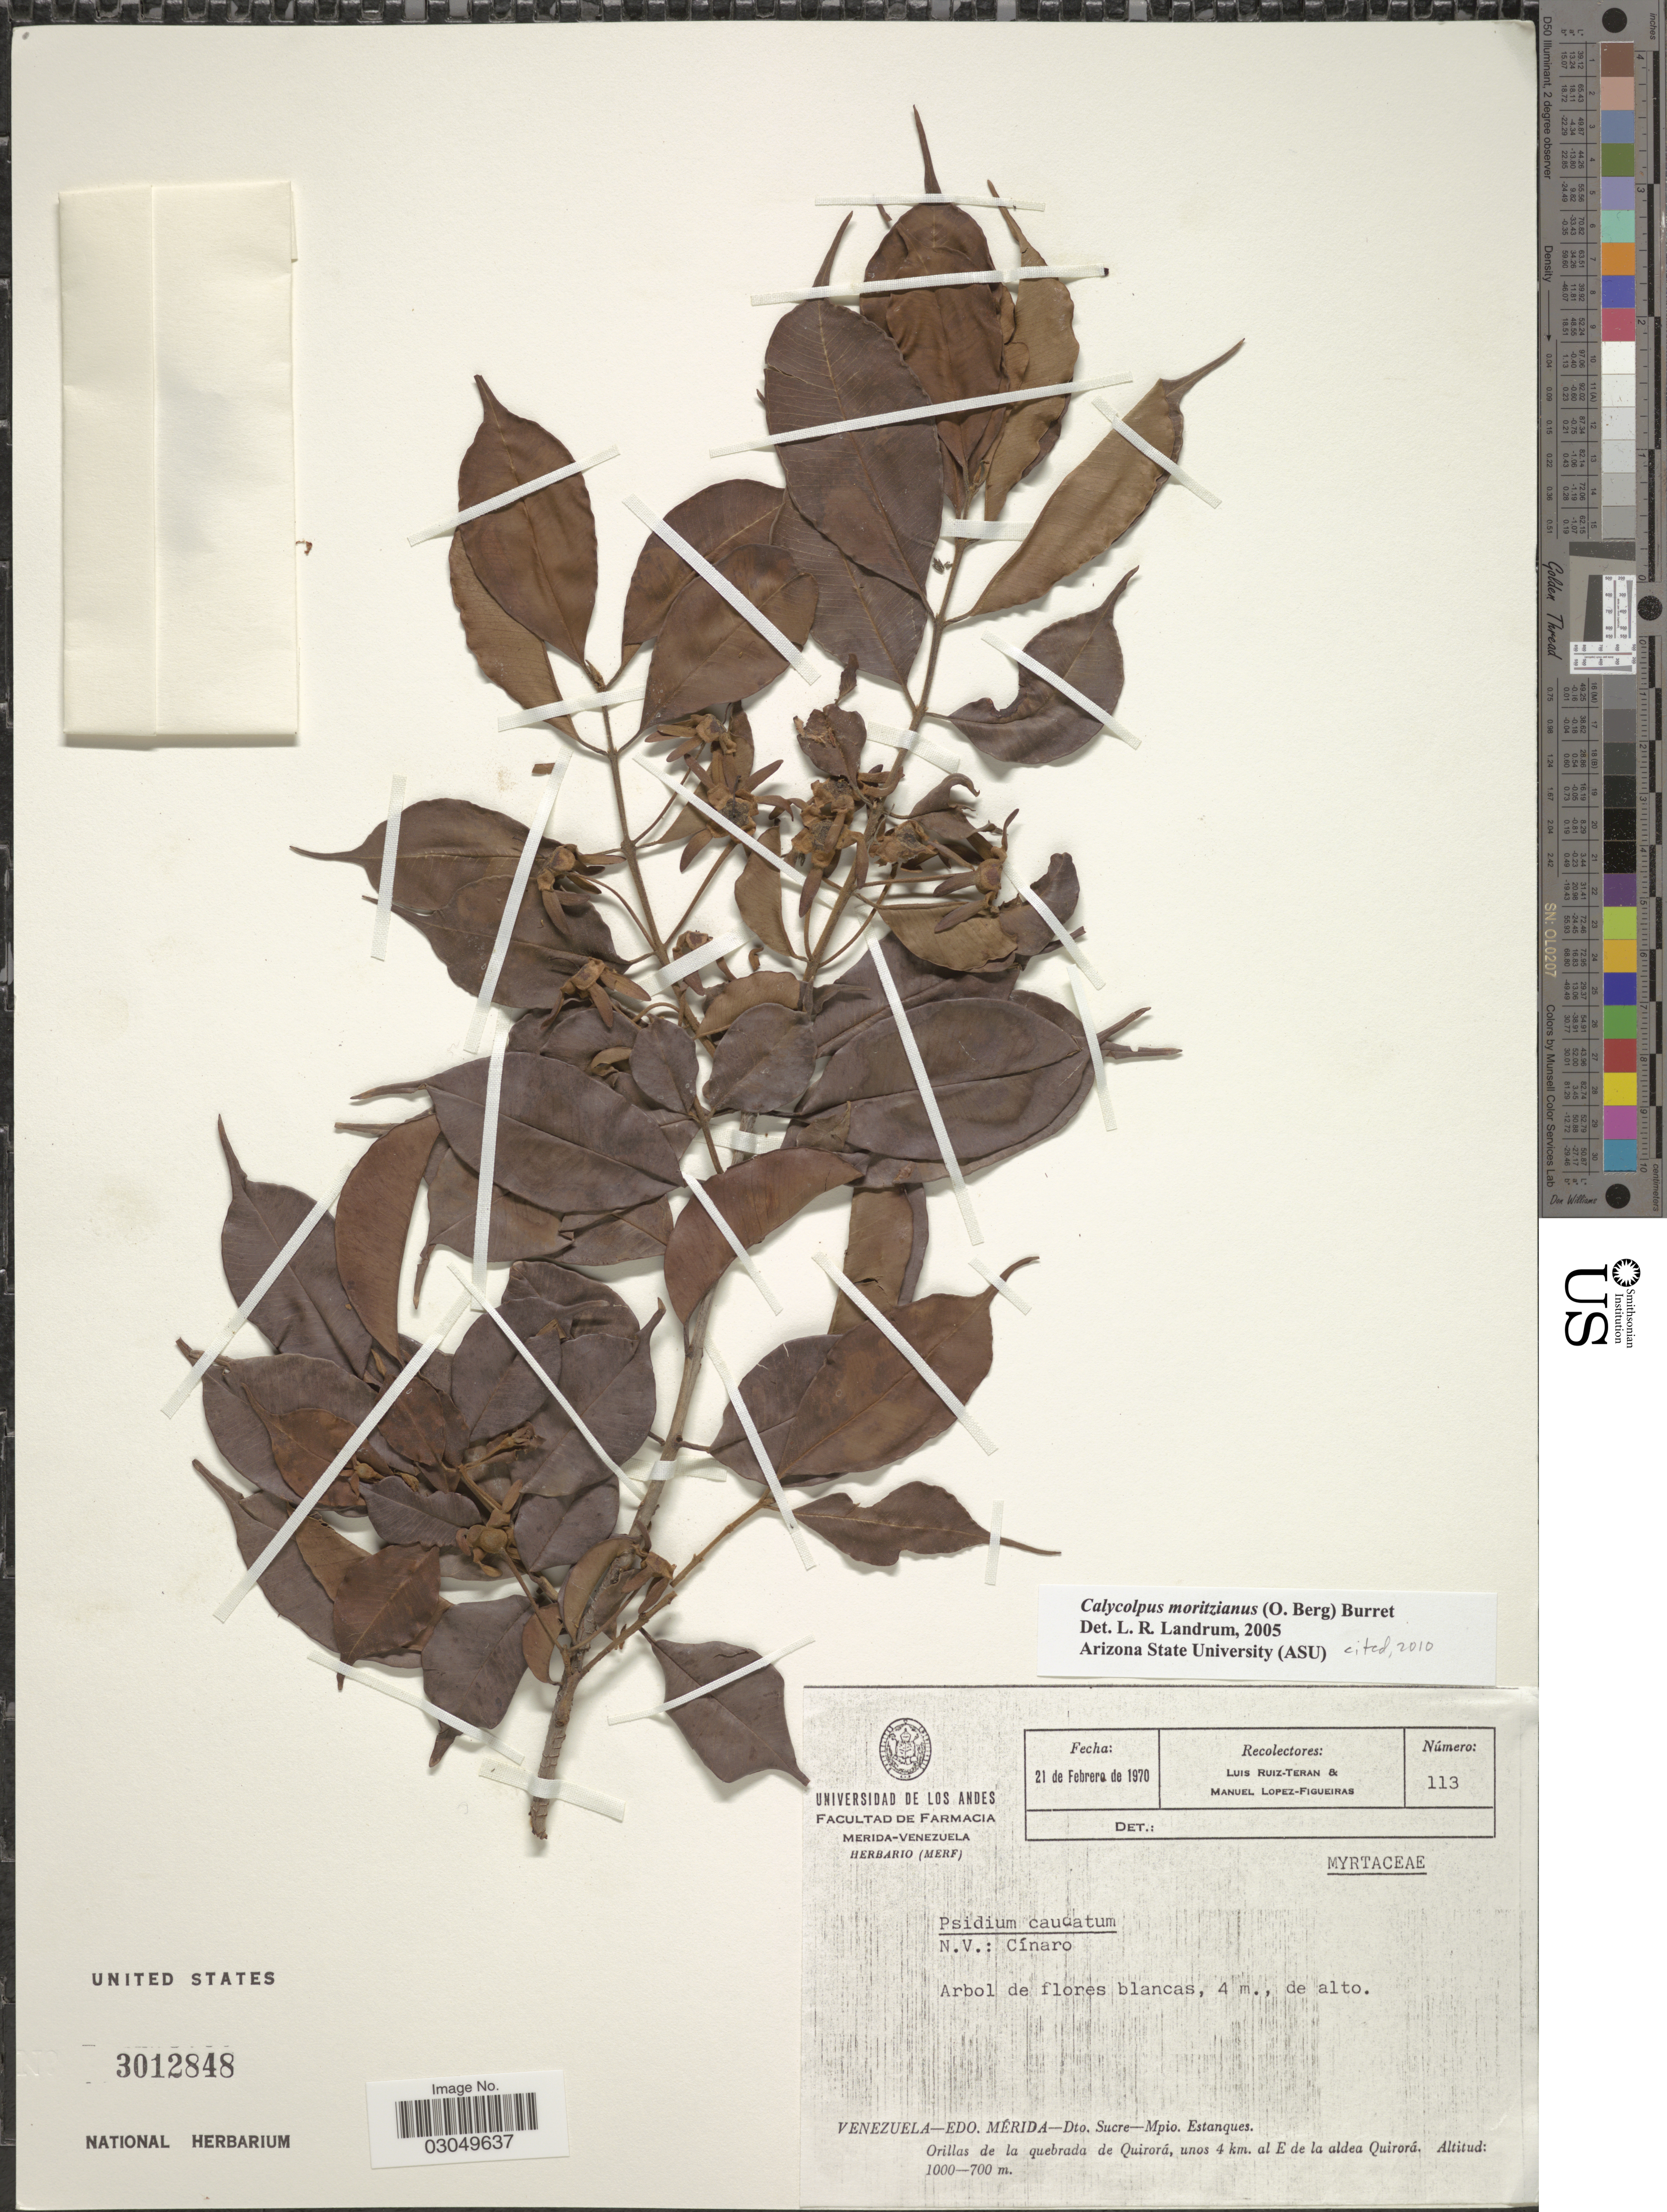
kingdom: Plantae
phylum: Tracheophyta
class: Magnoliopsida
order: Myrtales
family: Myrtaceae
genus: Calycolpus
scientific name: Calycolpus moritzianus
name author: (O. Berg) Burret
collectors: L. Teran & M. López Figueiras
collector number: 113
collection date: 1970-02-21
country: Venezuela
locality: Edo. Mérida-Dto. Sucre-Mpio. Estanques. Orillas de la quebrada de Quirorá, unos 4 km. al E de la aldea Quirorá.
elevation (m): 700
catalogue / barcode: US 3012848